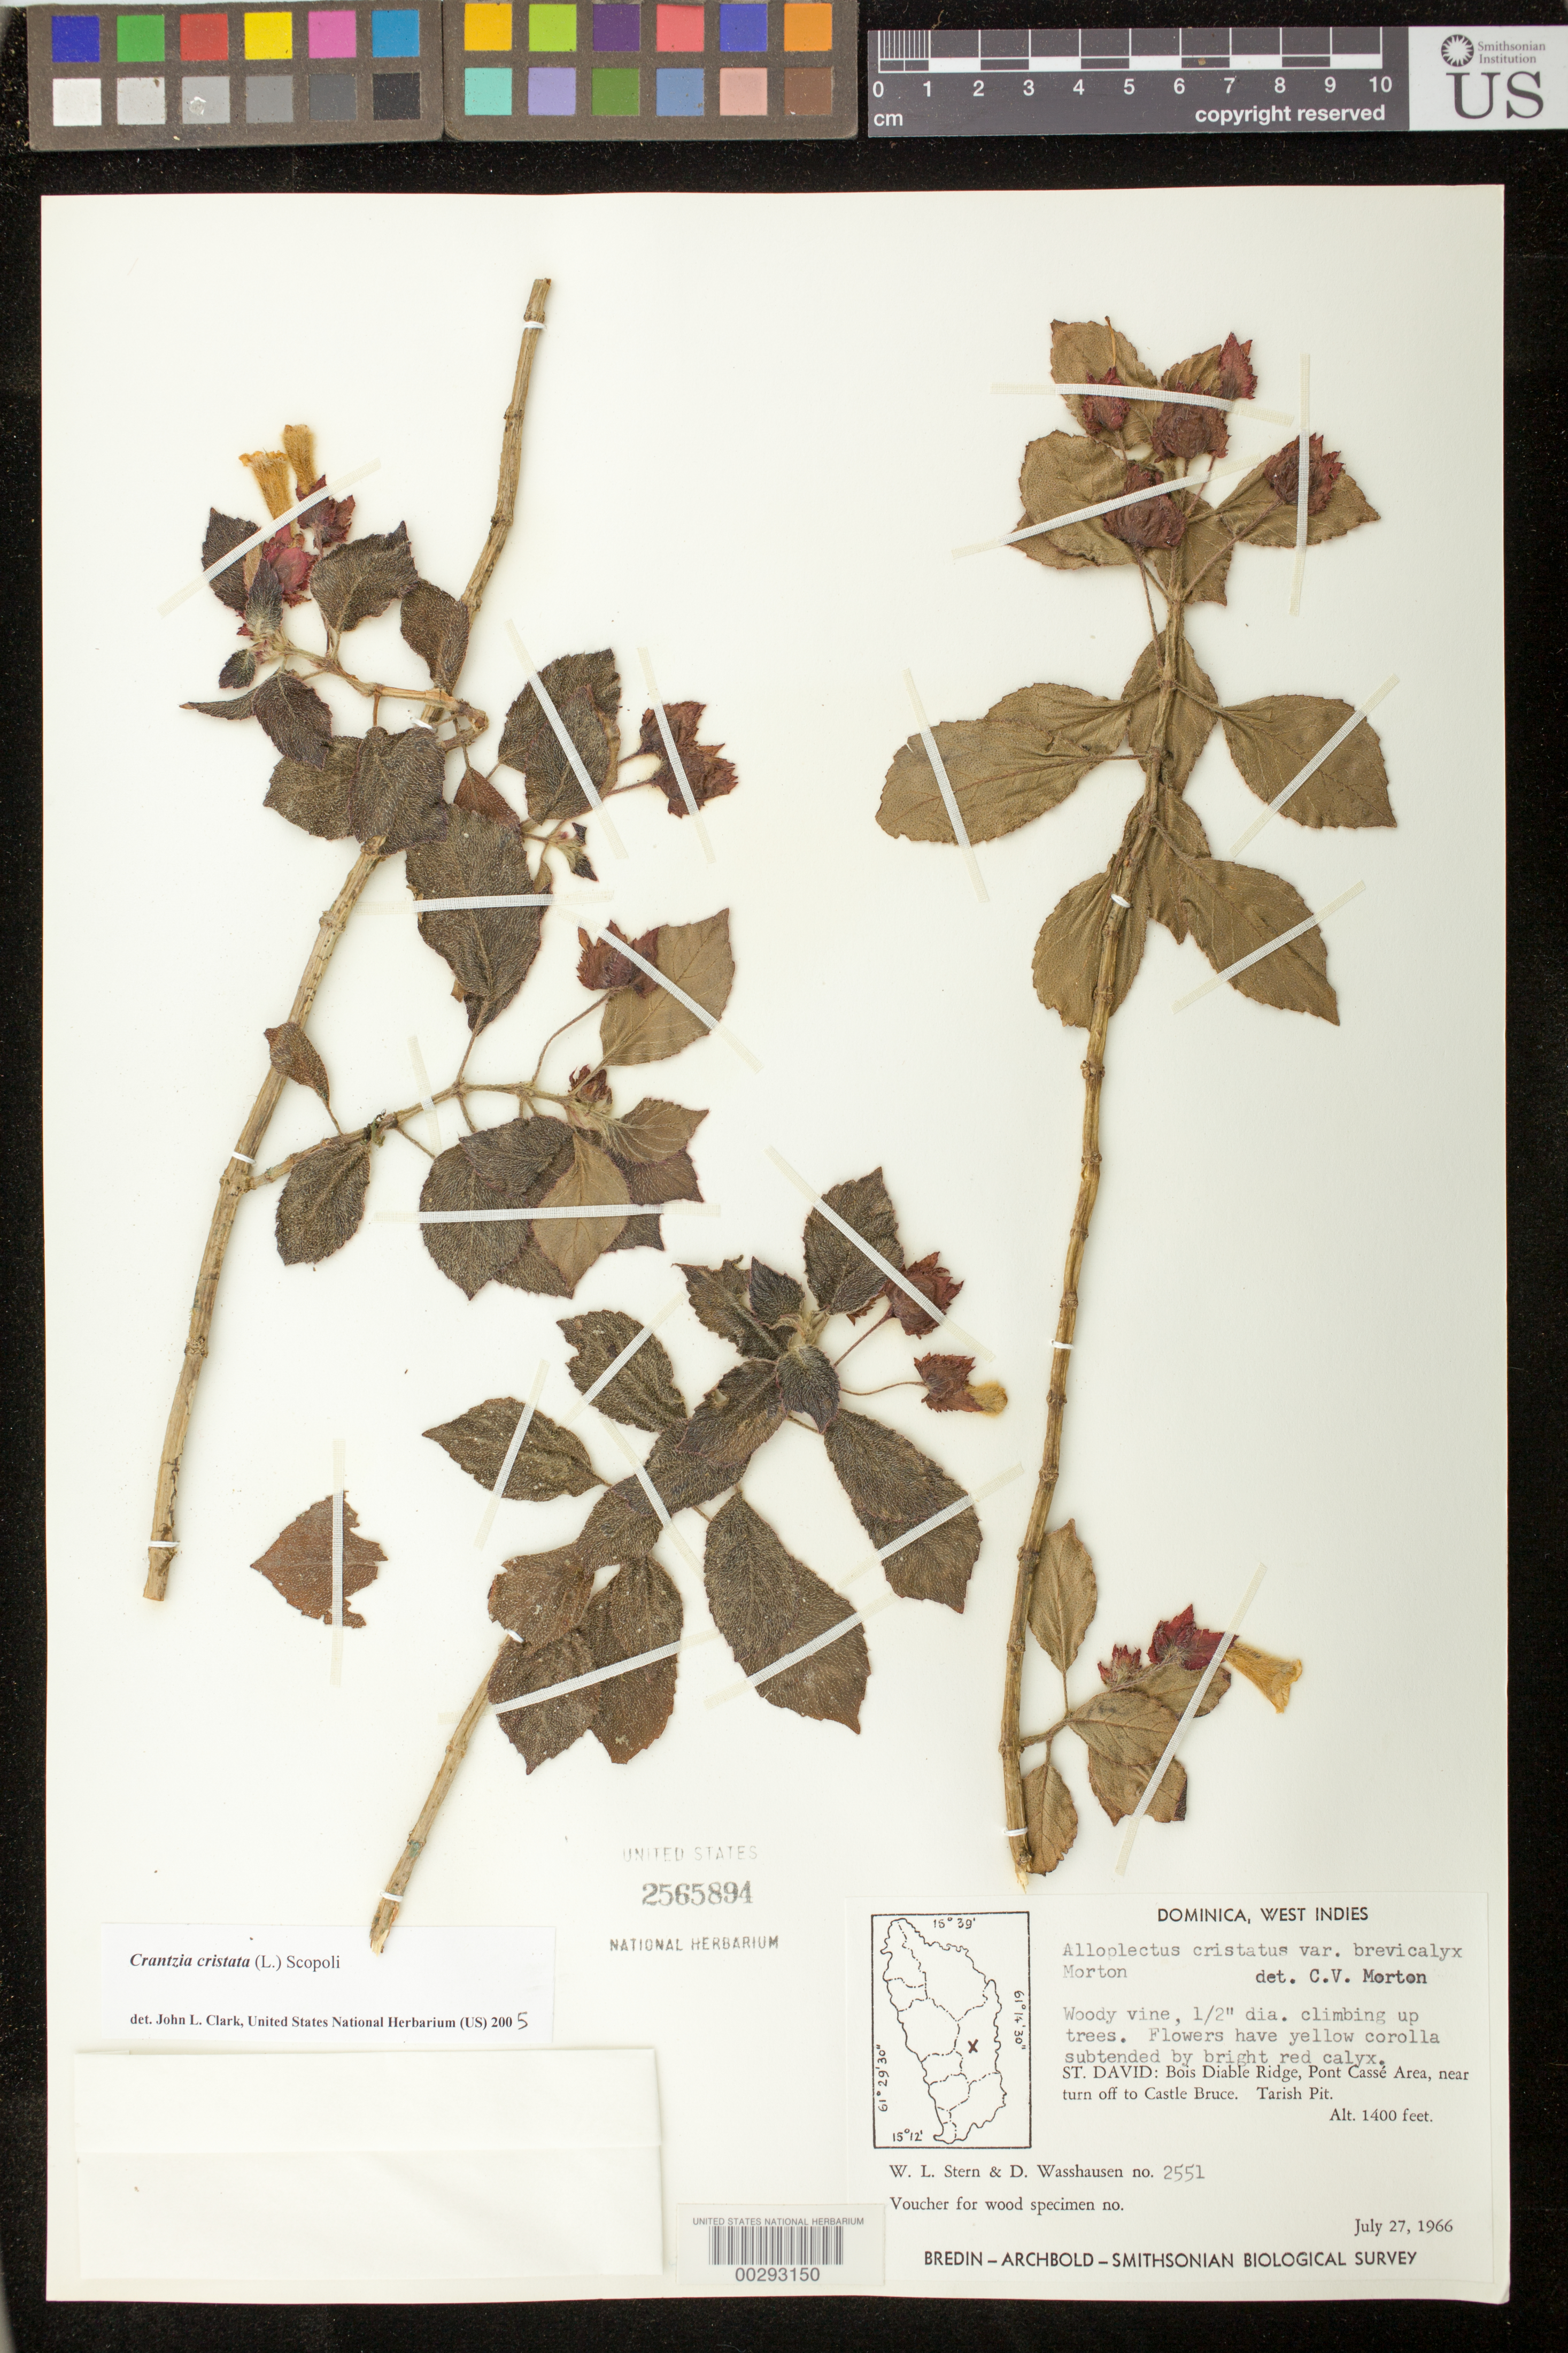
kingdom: Plantae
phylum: Tracheophyta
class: Magnoliopsida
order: Lamiales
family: Gesneriaceae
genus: Crantzia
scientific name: Crantzia cristata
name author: (L.) Scop. ex Fritsch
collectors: W. L. Stern & D. C. Wasshausen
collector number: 2551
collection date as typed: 27 Jul 1966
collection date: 1966-07-27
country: Dominica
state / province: St. David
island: Dominica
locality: Bois Diable ridge, Pont Casse near Castle Bruce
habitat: Tarish pit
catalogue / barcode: US 2565894